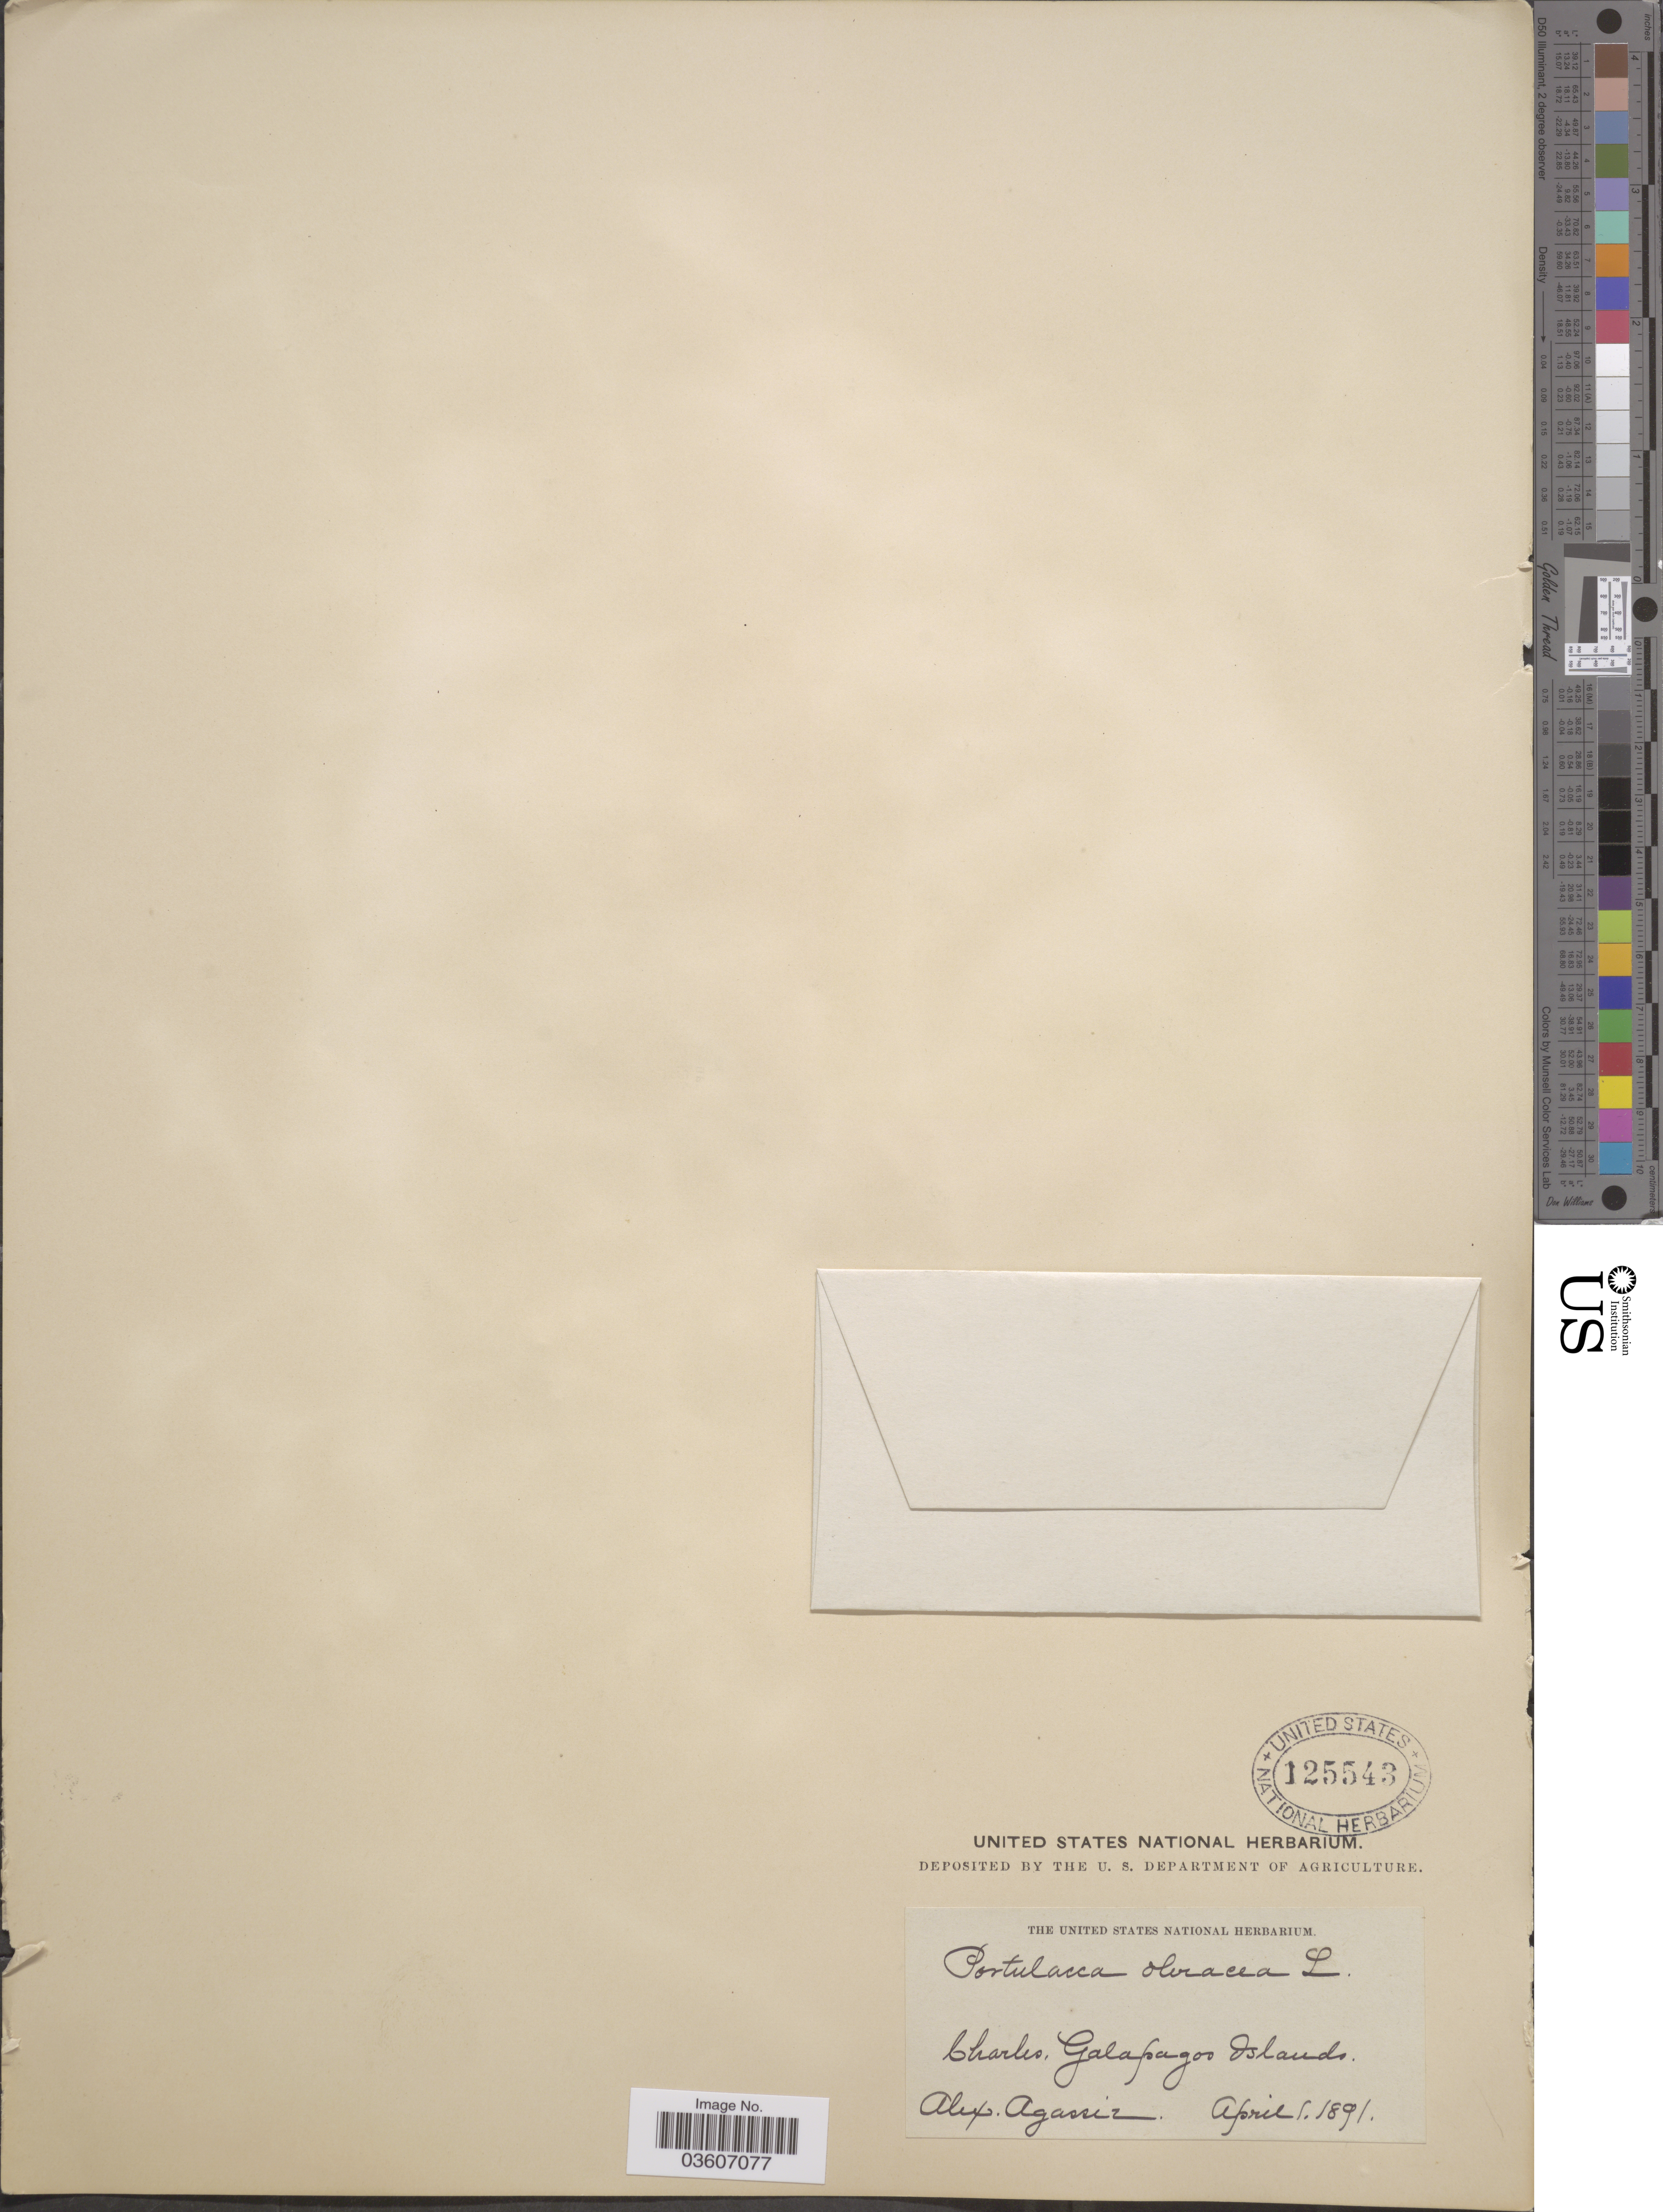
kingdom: Plantae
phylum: Tracheophyta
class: Magnoliopsida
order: Caryophyllales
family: Portulacaceae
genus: Portulaca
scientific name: Portulaca oleracea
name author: L.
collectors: A. E. Agassiz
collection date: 1891-04-01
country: Ecuador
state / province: Colón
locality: Charles, Galapagos Islands.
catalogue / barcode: US 125543